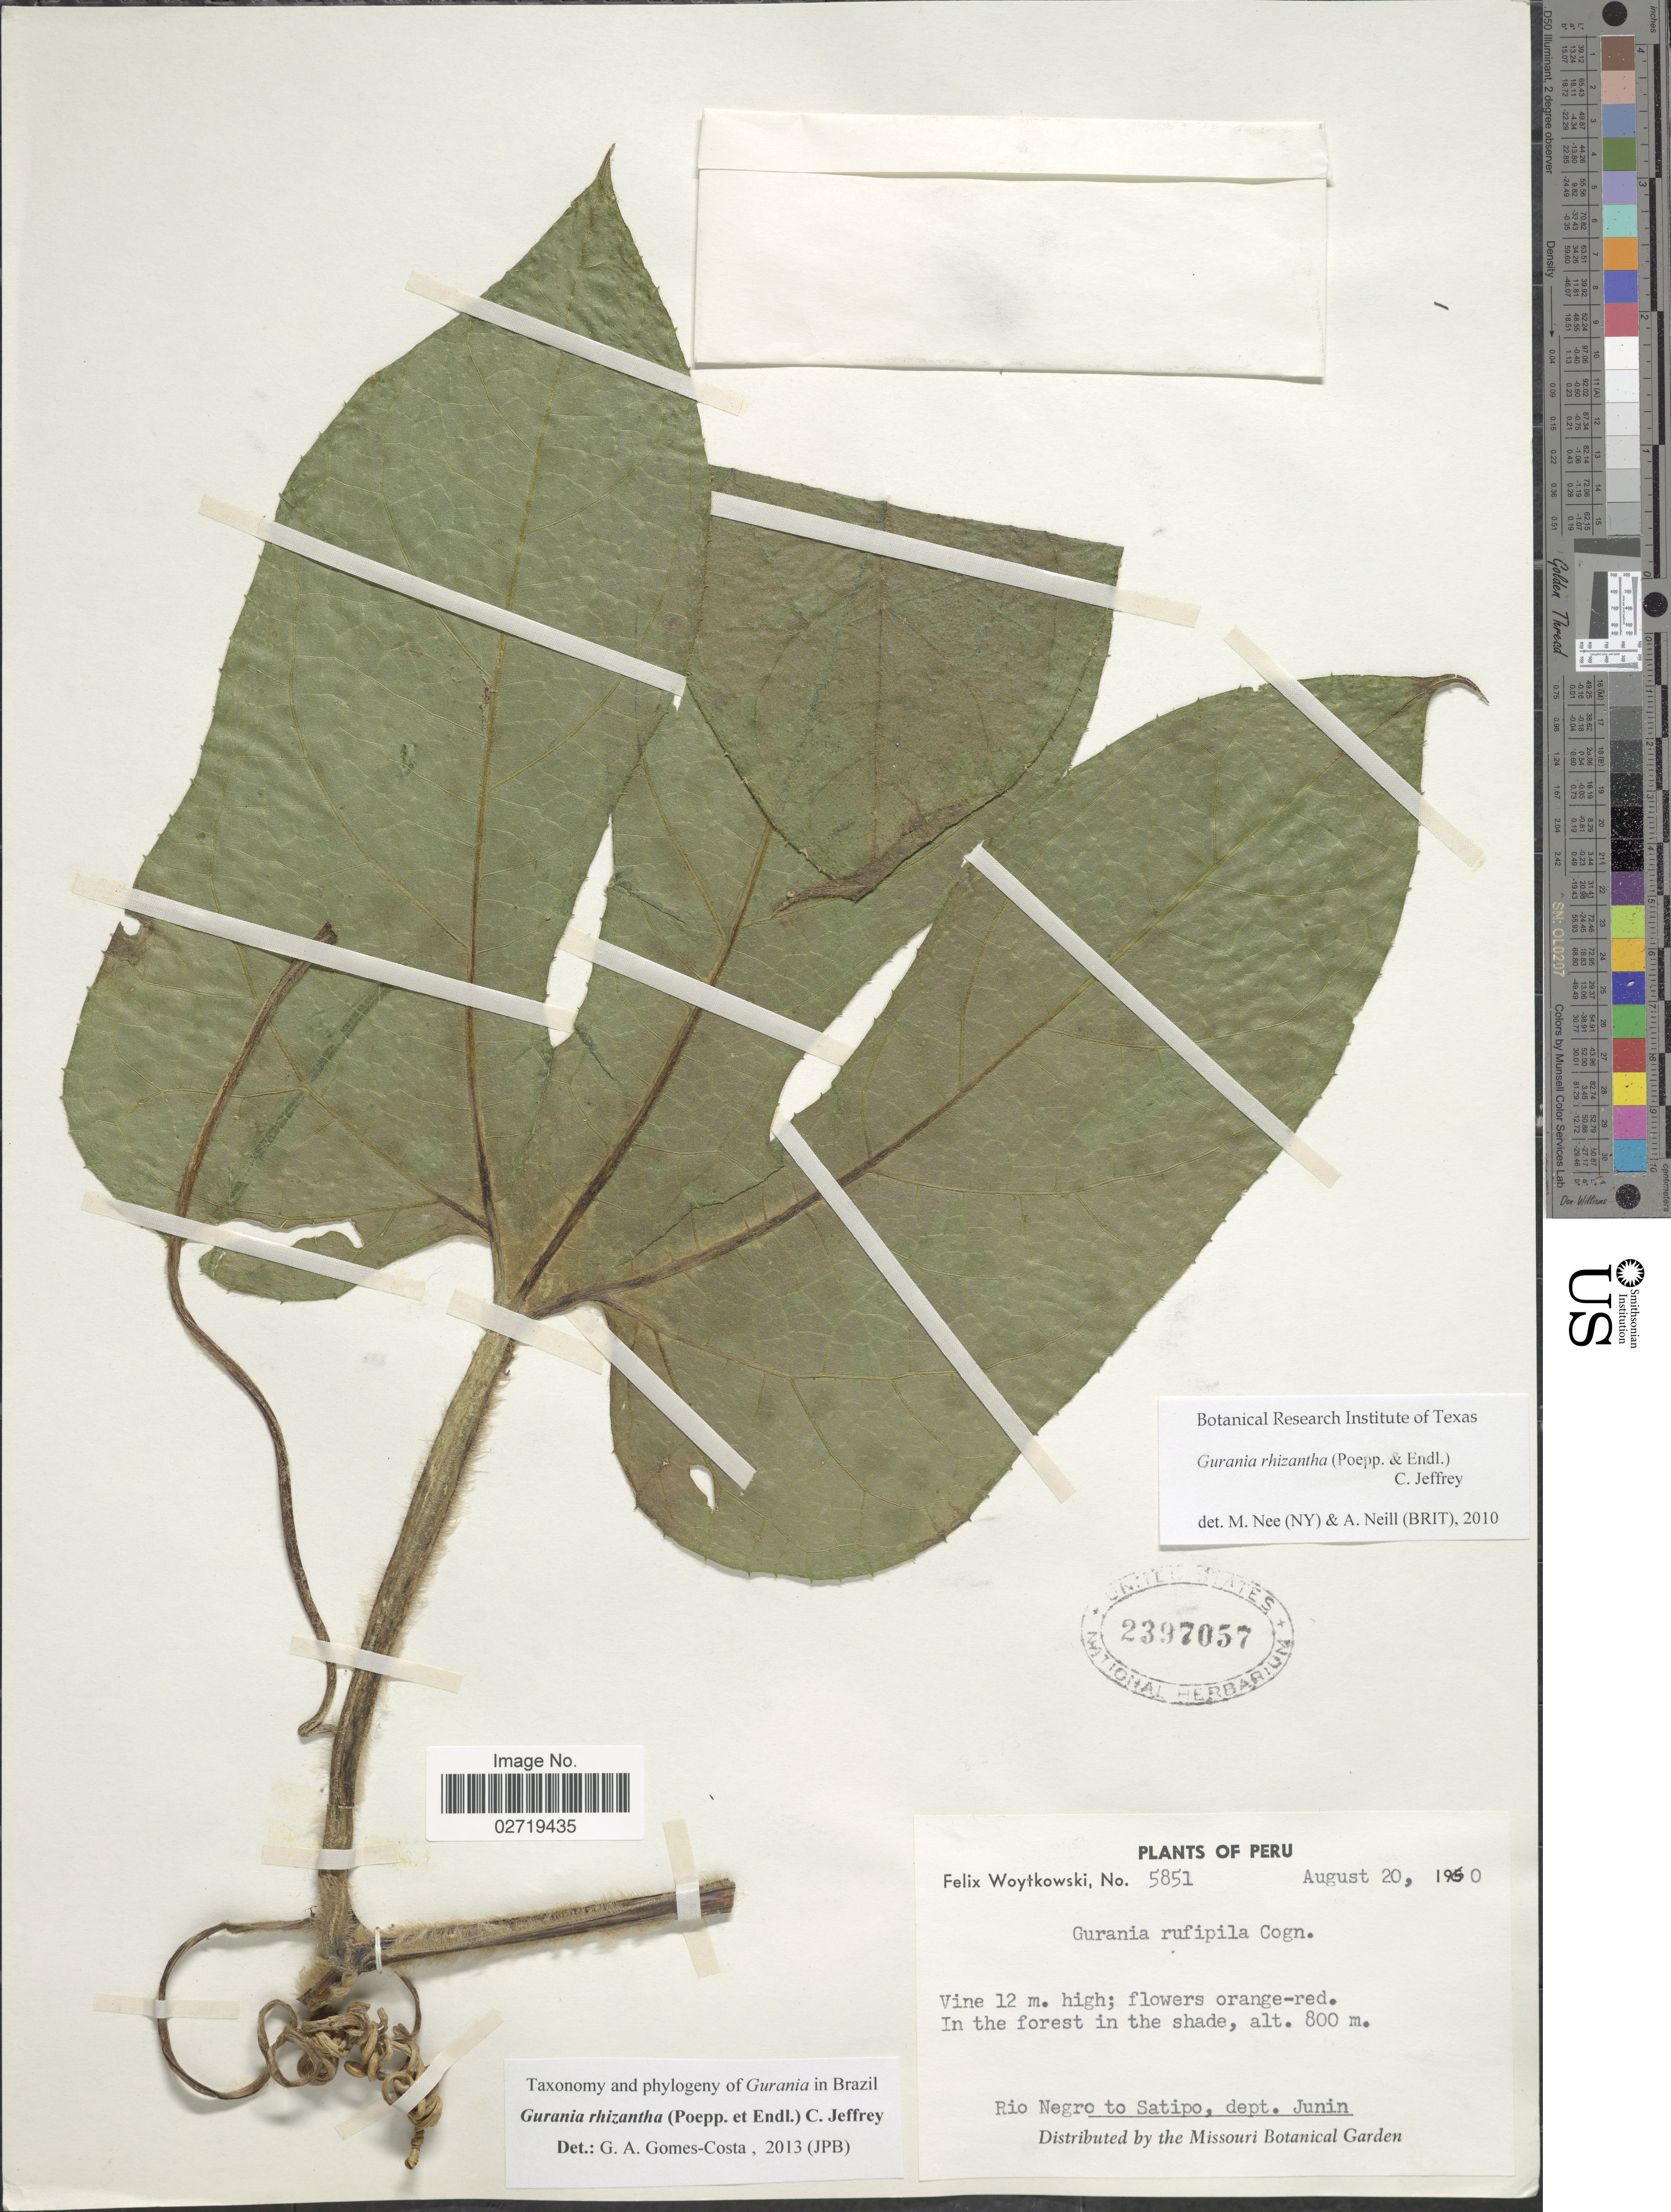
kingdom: Plantae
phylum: Tracheophyta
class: Magnoliopsida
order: Cucurbitales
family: Cucurbitaceae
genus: Gurania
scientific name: Gurania rhizantha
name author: (Poepp. & Endl.) C. Jeffrey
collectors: F. Woytkowski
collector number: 5851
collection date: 1960-08-20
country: Peru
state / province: Junín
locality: In the forest in the shade, Rio Negro to Satipo, dept. Junin.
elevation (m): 800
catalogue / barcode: US 2397057